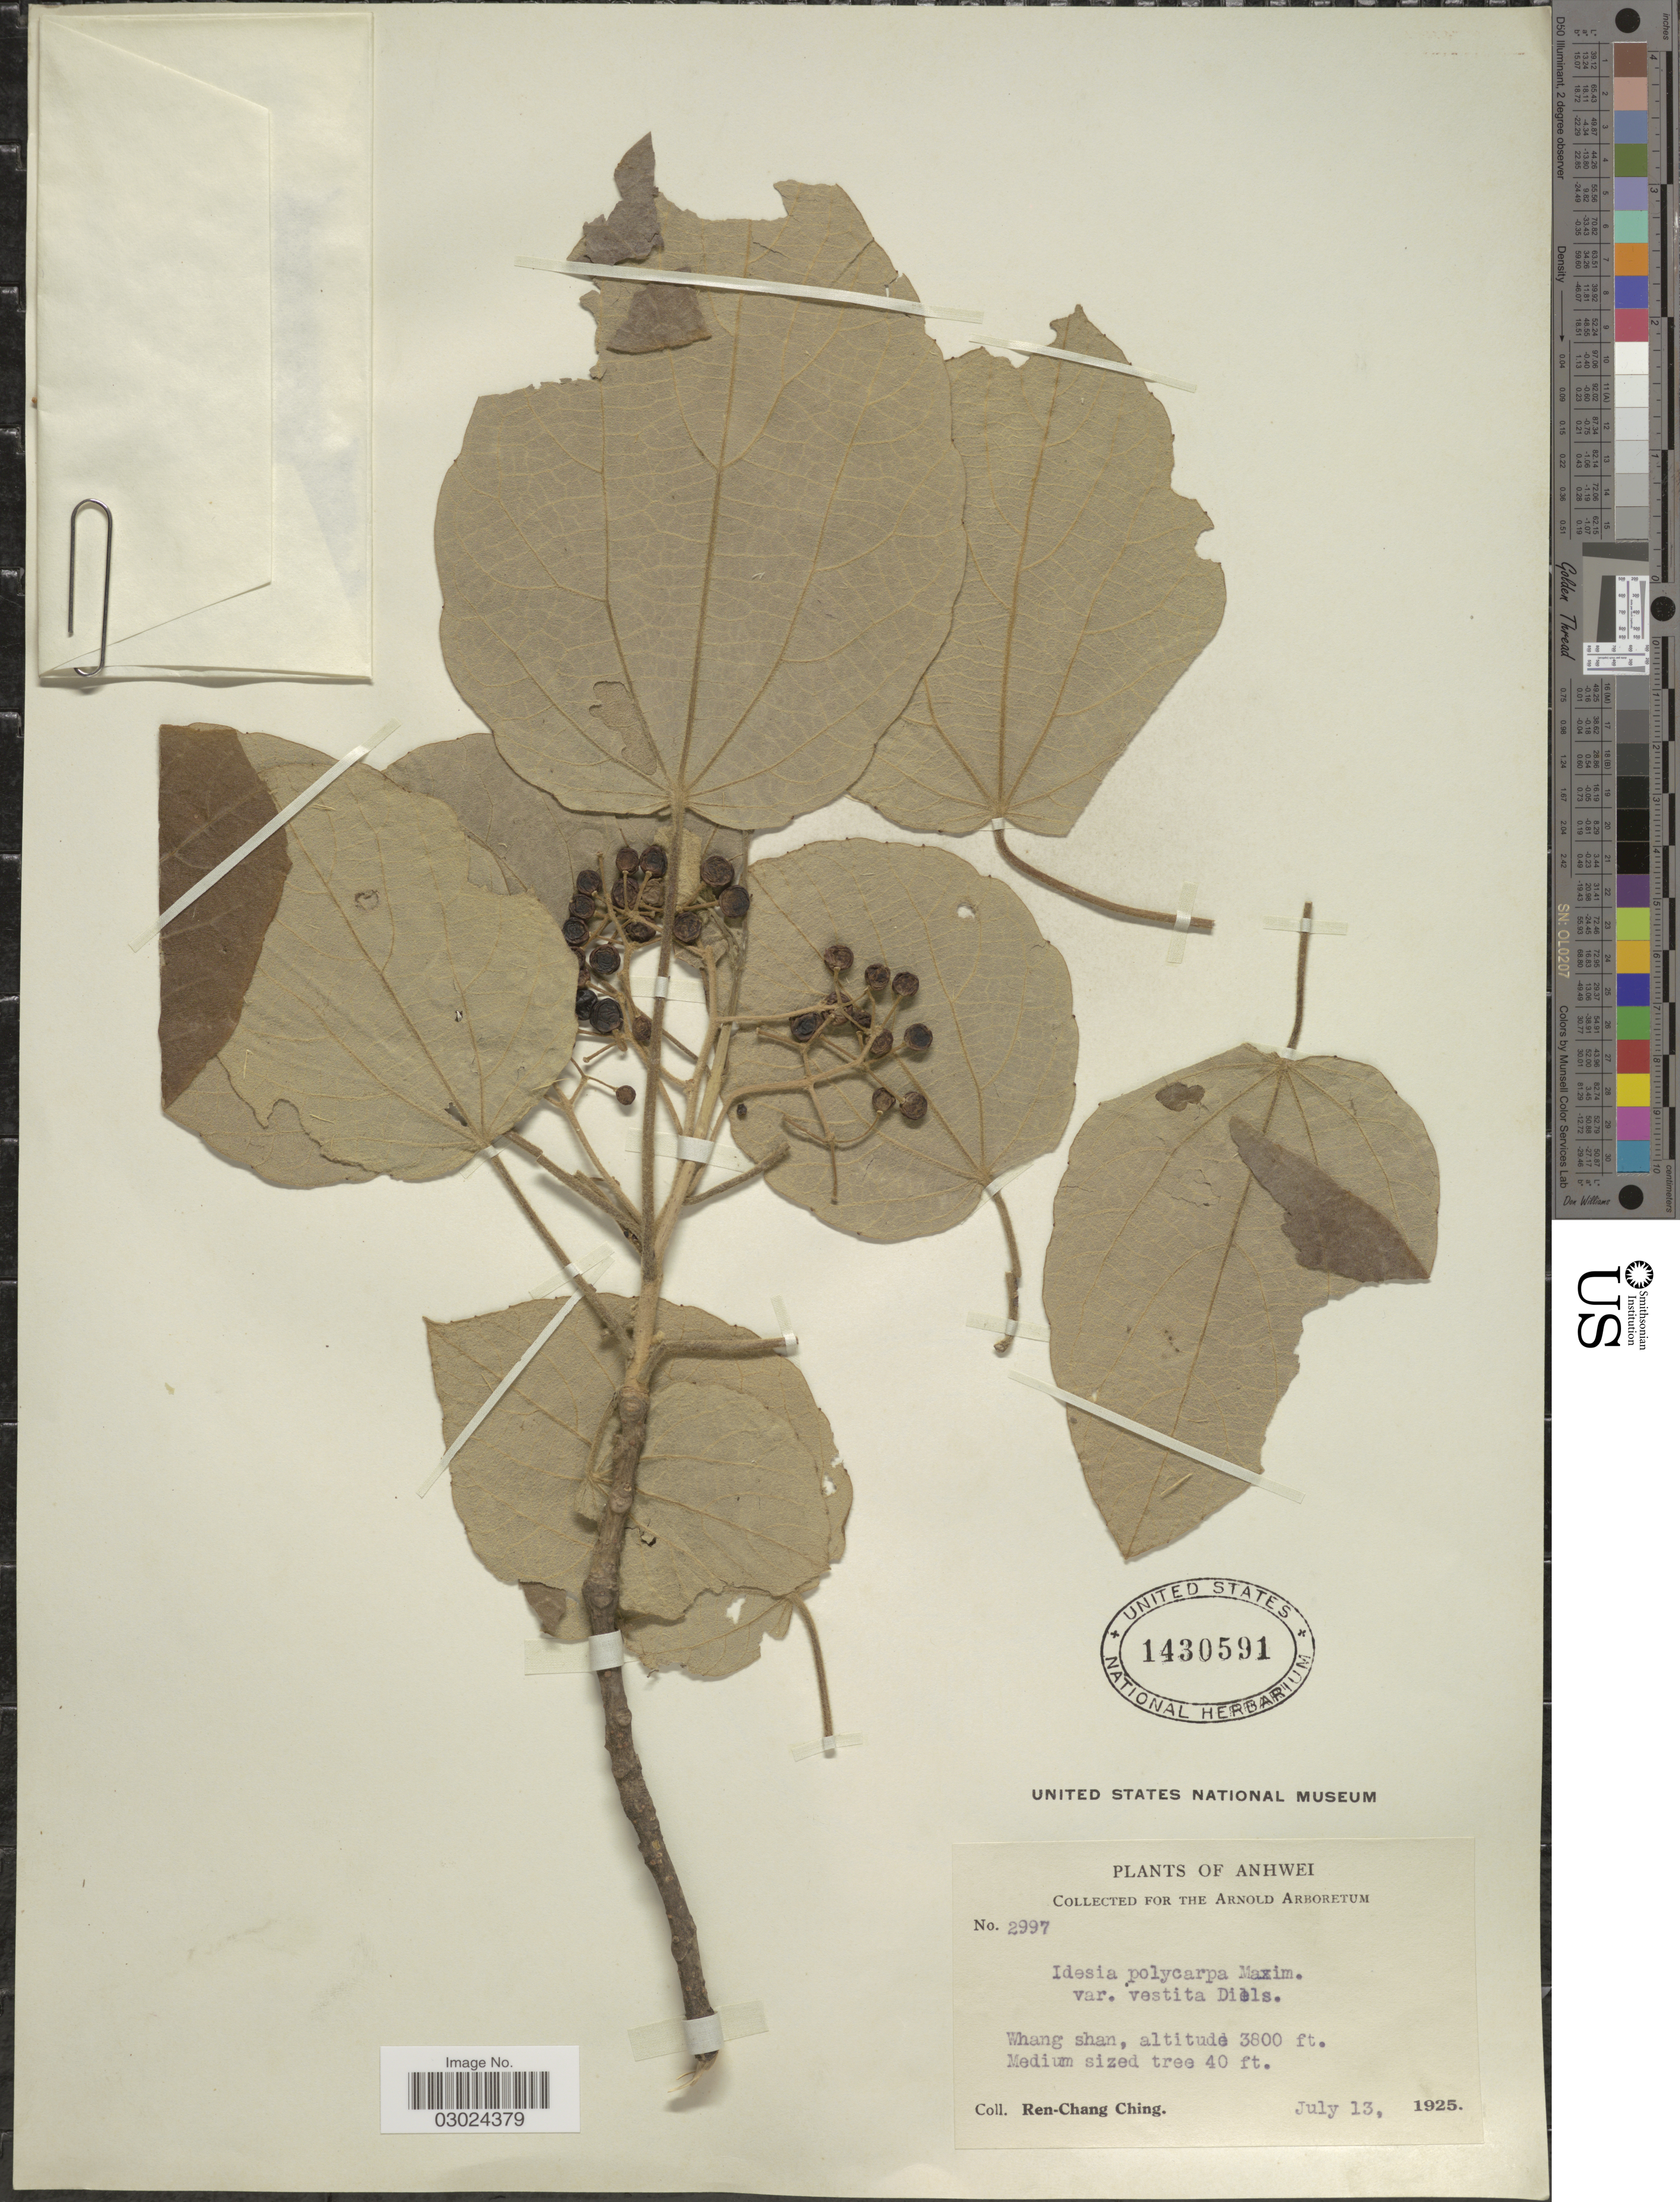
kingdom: Plantae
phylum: Tracheophyta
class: Magnoliopsida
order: Malpighiales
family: Salicaceae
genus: Idesia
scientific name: Idesia polycarpa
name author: Maxim.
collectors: R. C. Ching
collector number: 2997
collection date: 1925-07-13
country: China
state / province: Anhui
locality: Anhwei. Whang shan.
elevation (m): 1158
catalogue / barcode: US 1430591